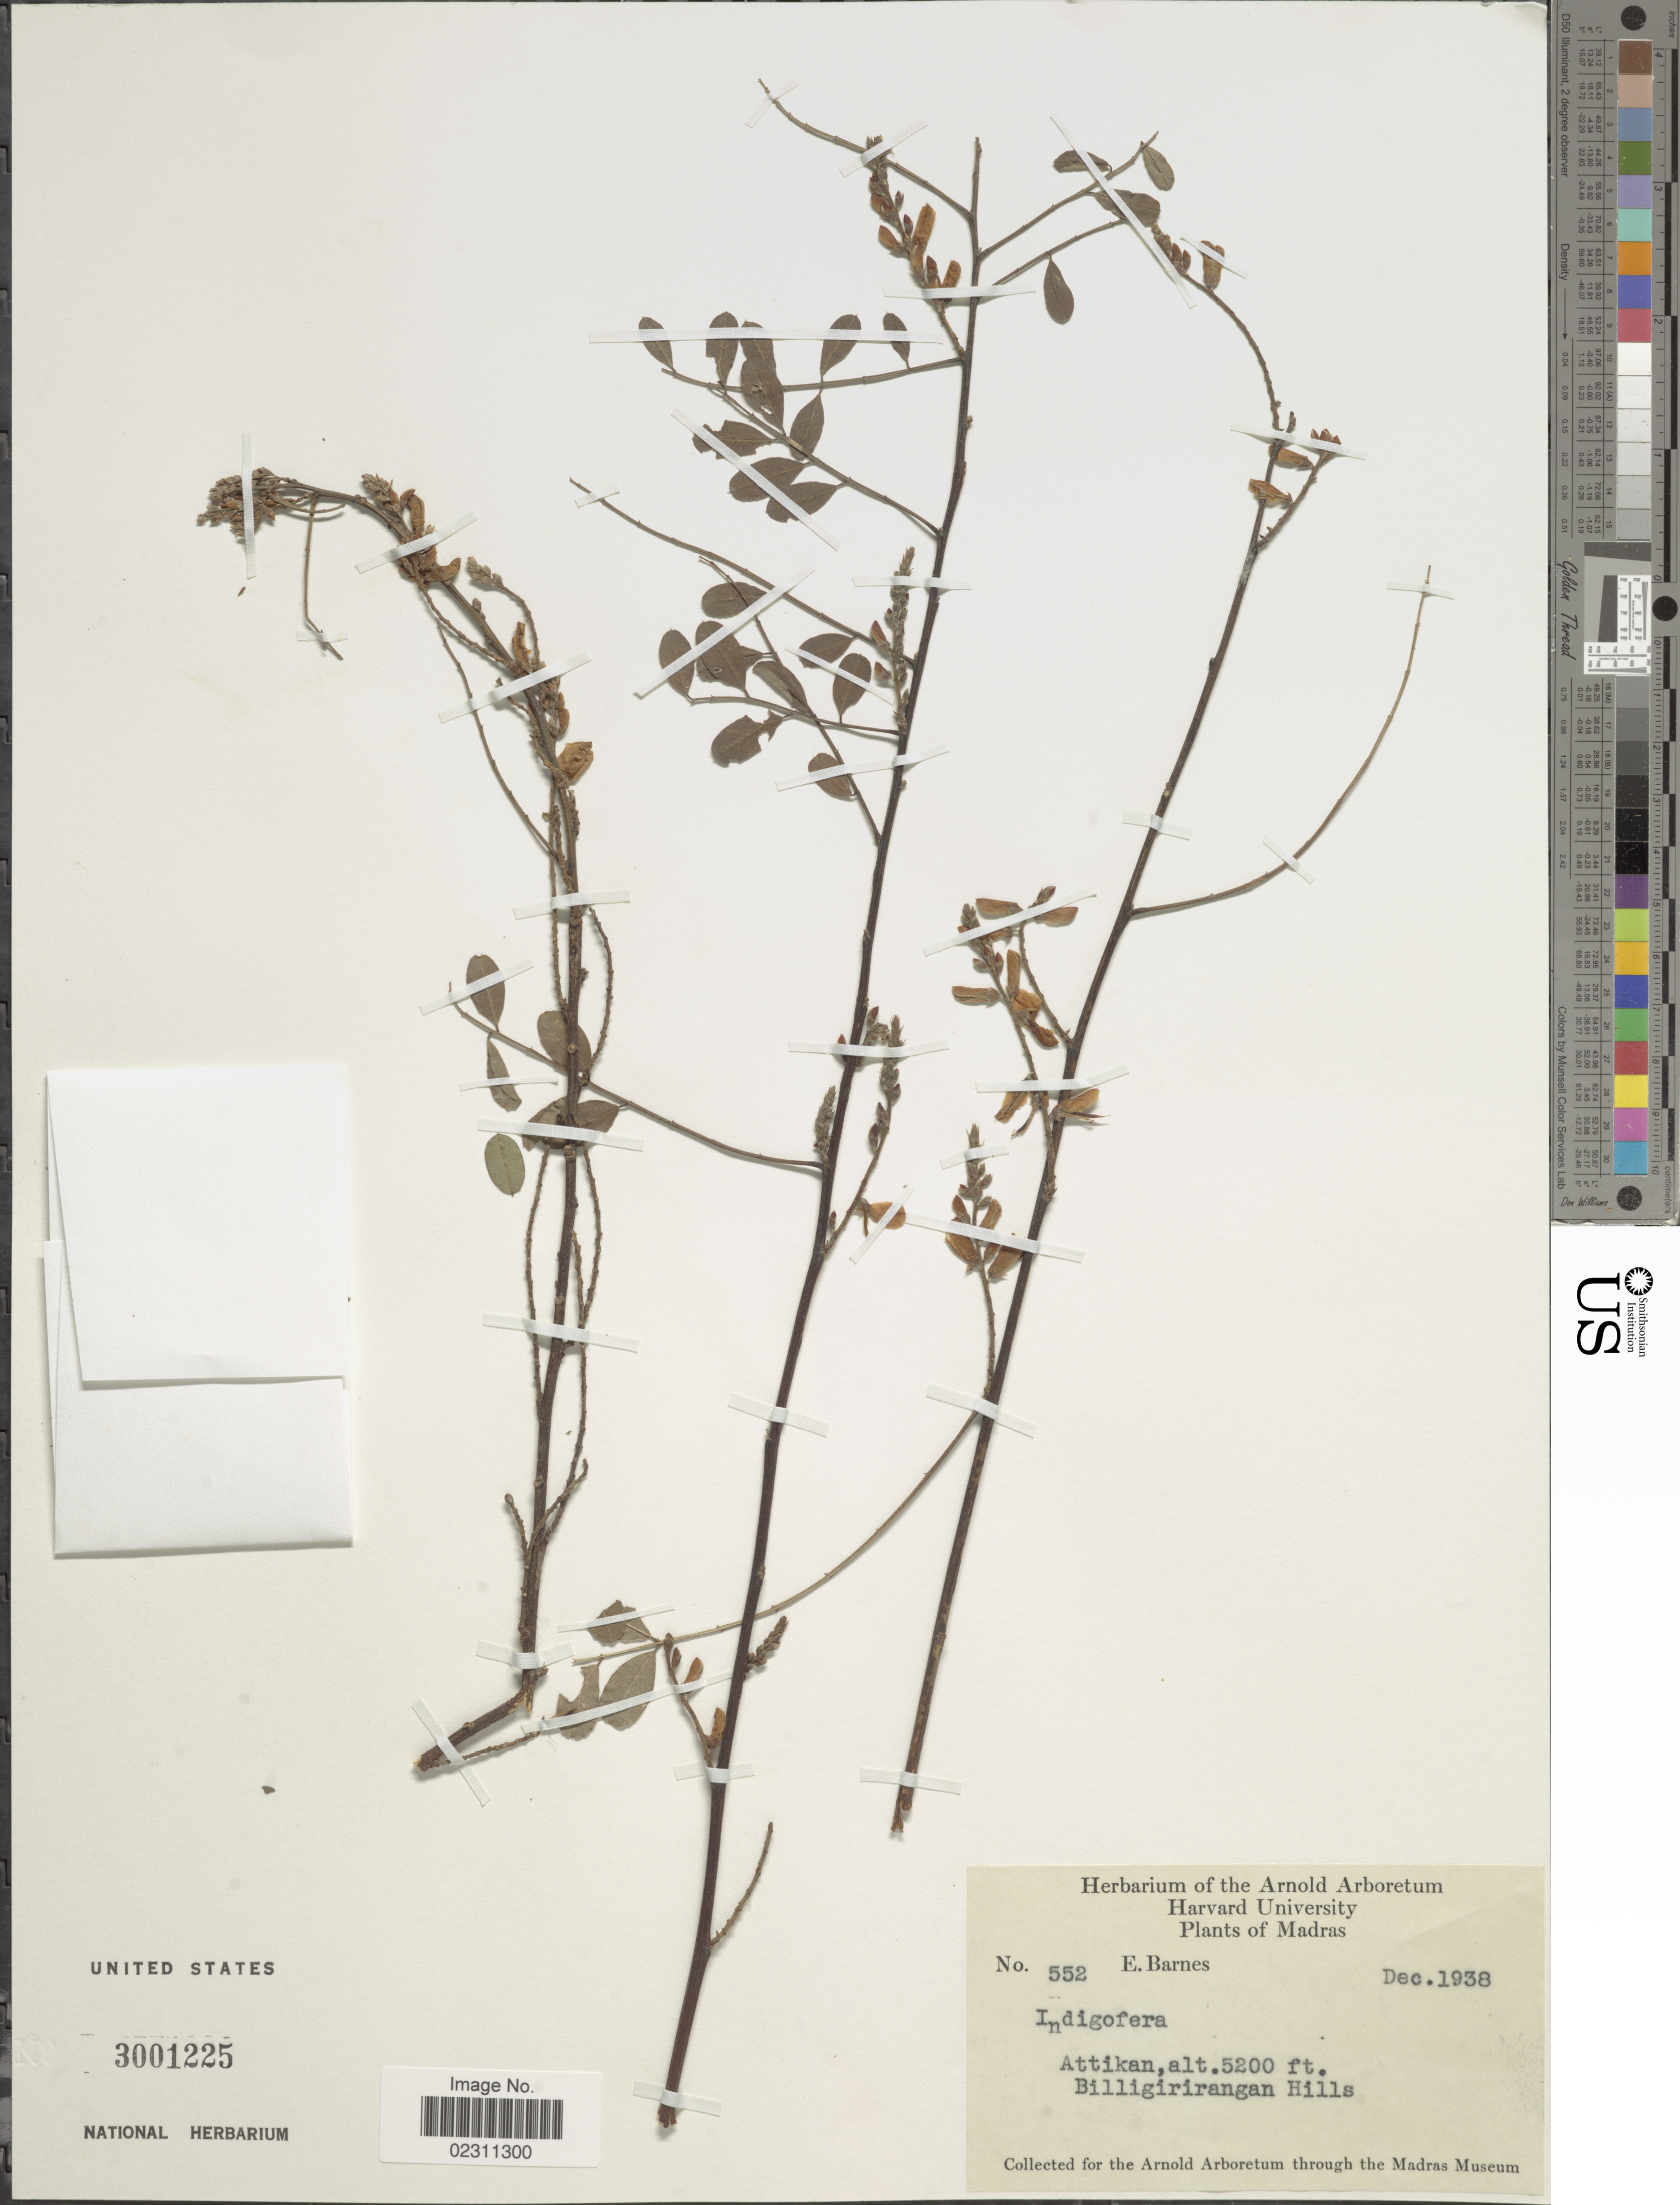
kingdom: Plantae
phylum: Tracheophyta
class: Magnoliopsida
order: Fabales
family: Fabaceae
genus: Indigofera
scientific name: Indigofera sp.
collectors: E. Barnes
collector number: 552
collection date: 1938-12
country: India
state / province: Karnataka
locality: Madras. Attikan. Biligiriranga Hills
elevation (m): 1585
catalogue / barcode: US 3001225